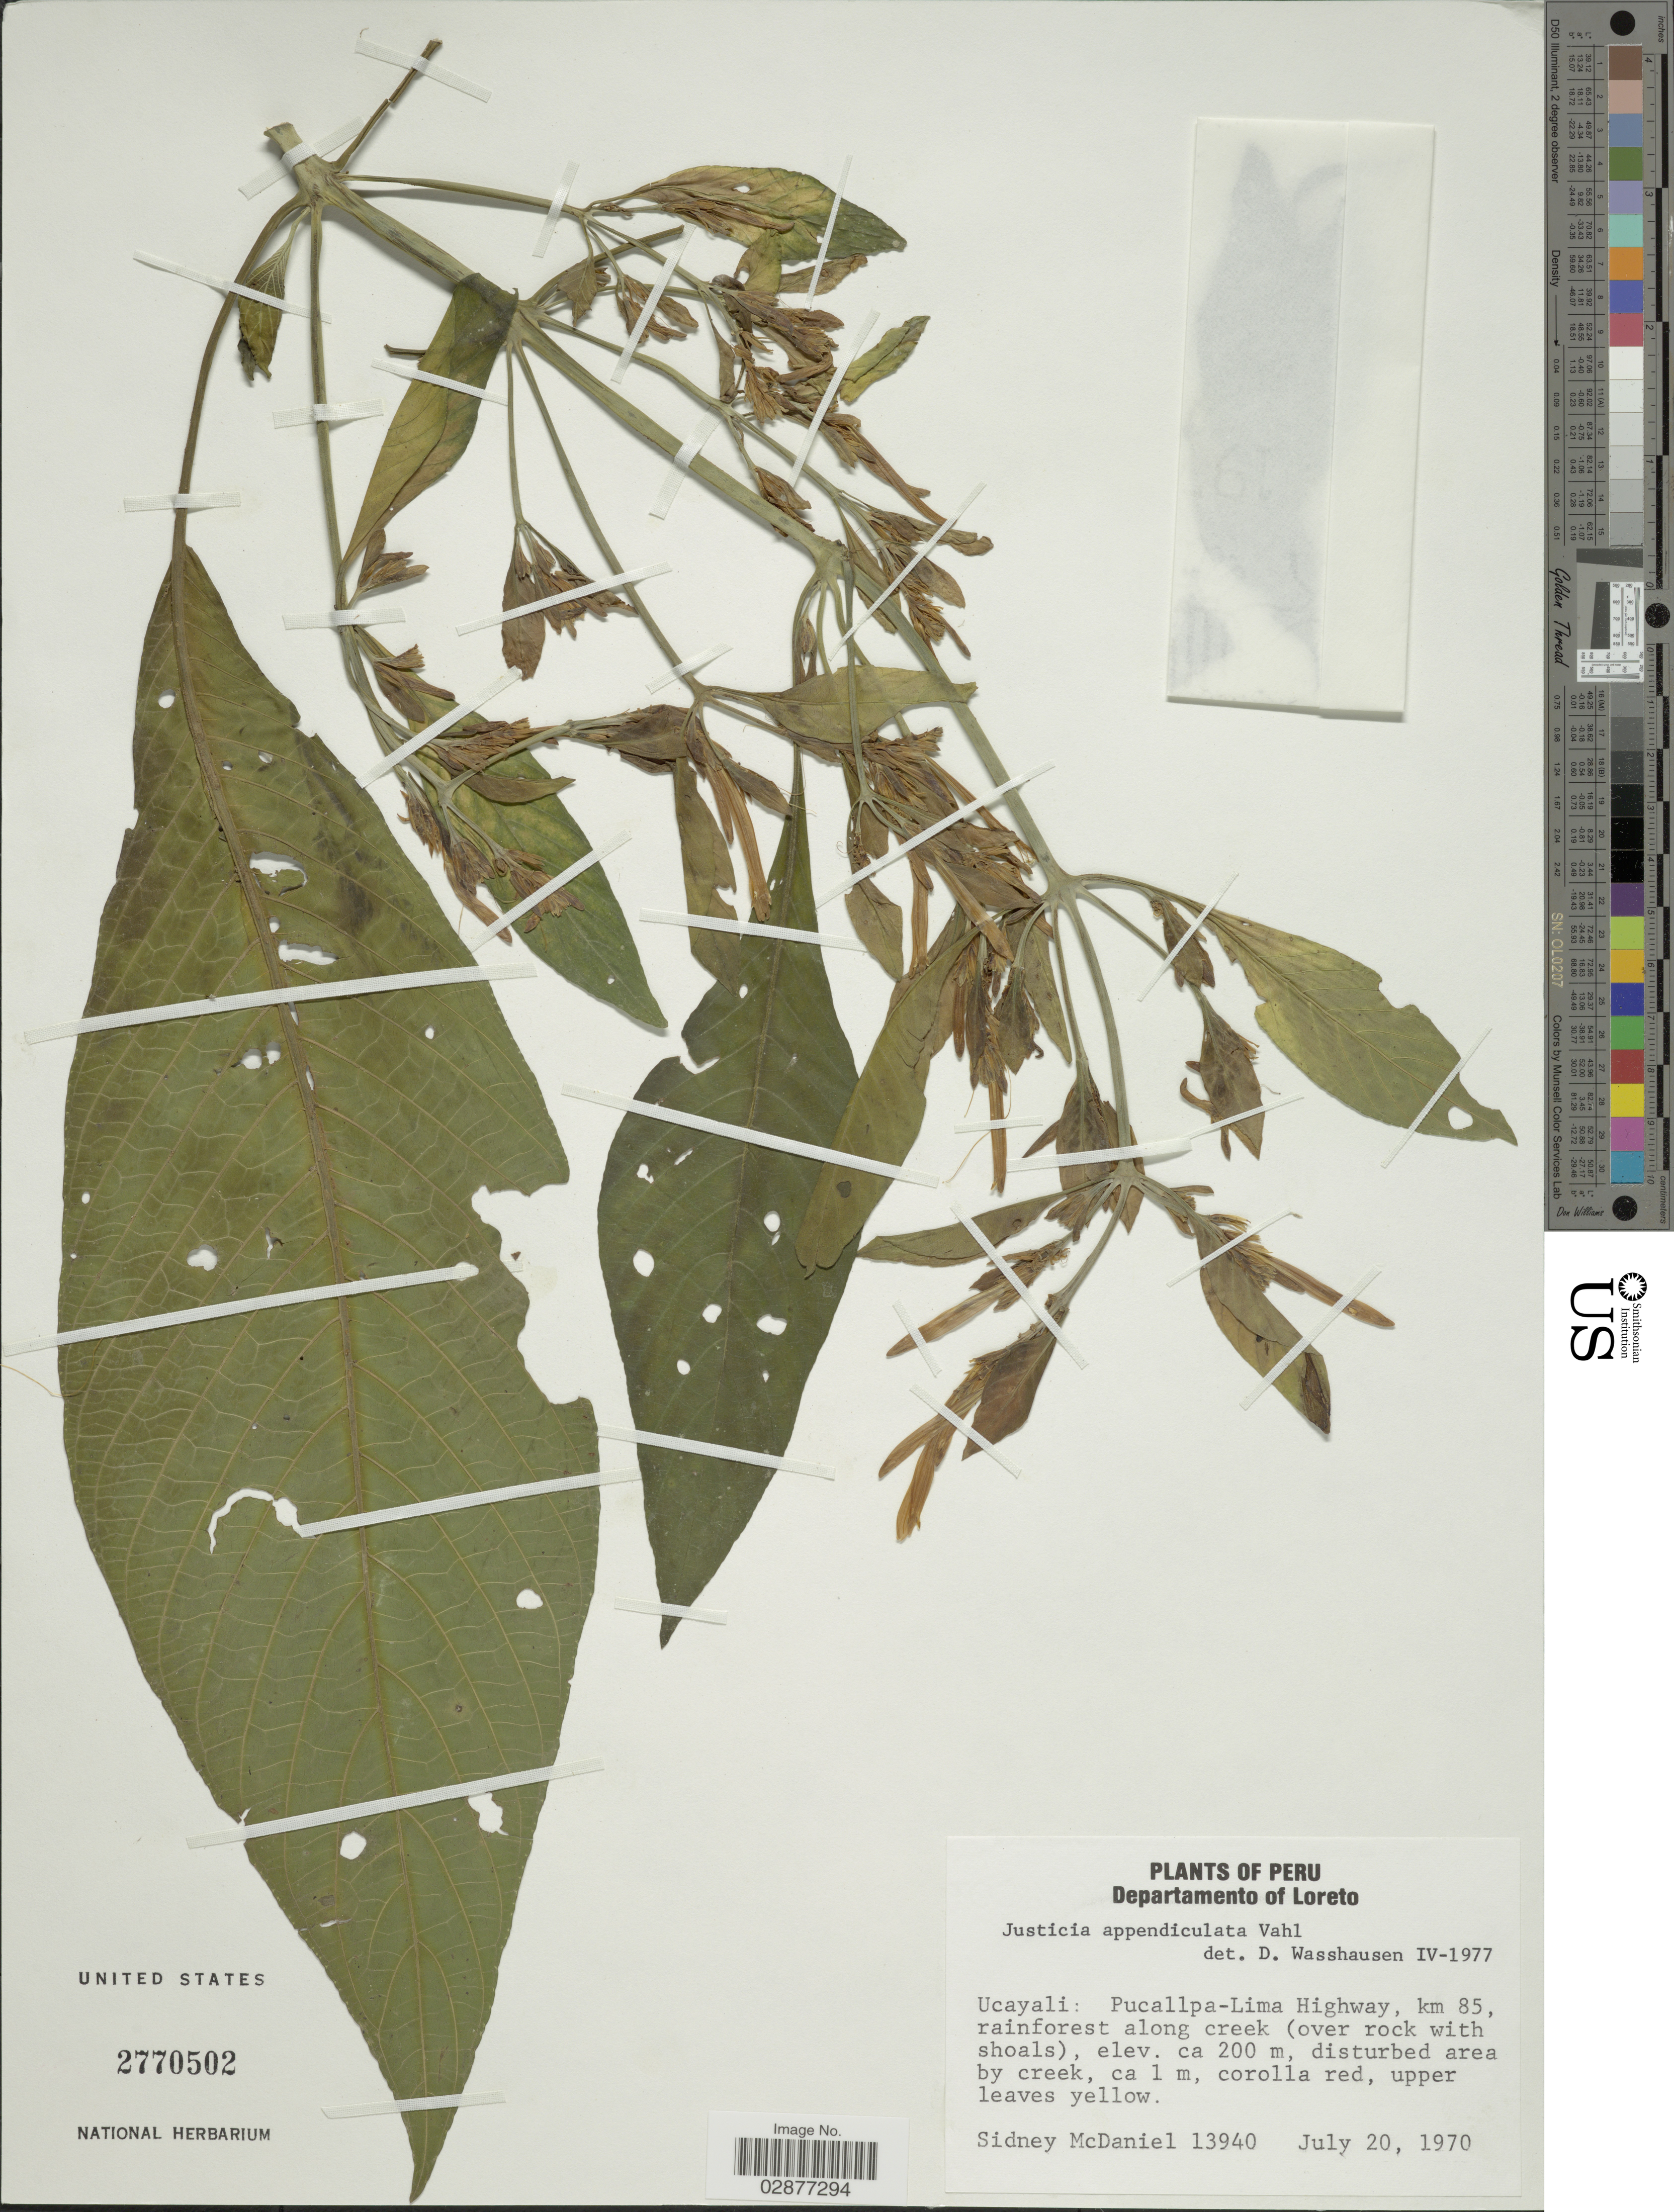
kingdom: Plantae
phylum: Tracheophyta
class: Magnoliopsida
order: Lamiales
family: Acanthaceae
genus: Justicia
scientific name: Justicia appendiculata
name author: (Ruiz & Pav.) Vahl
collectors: S. McDaniel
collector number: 13940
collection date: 1970-07-20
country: Peru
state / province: Loreto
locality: Departamento of Loreto. Ucayali: Pucallpa-Lima Highway, km 85.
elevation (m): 200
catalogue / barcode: US 3770502